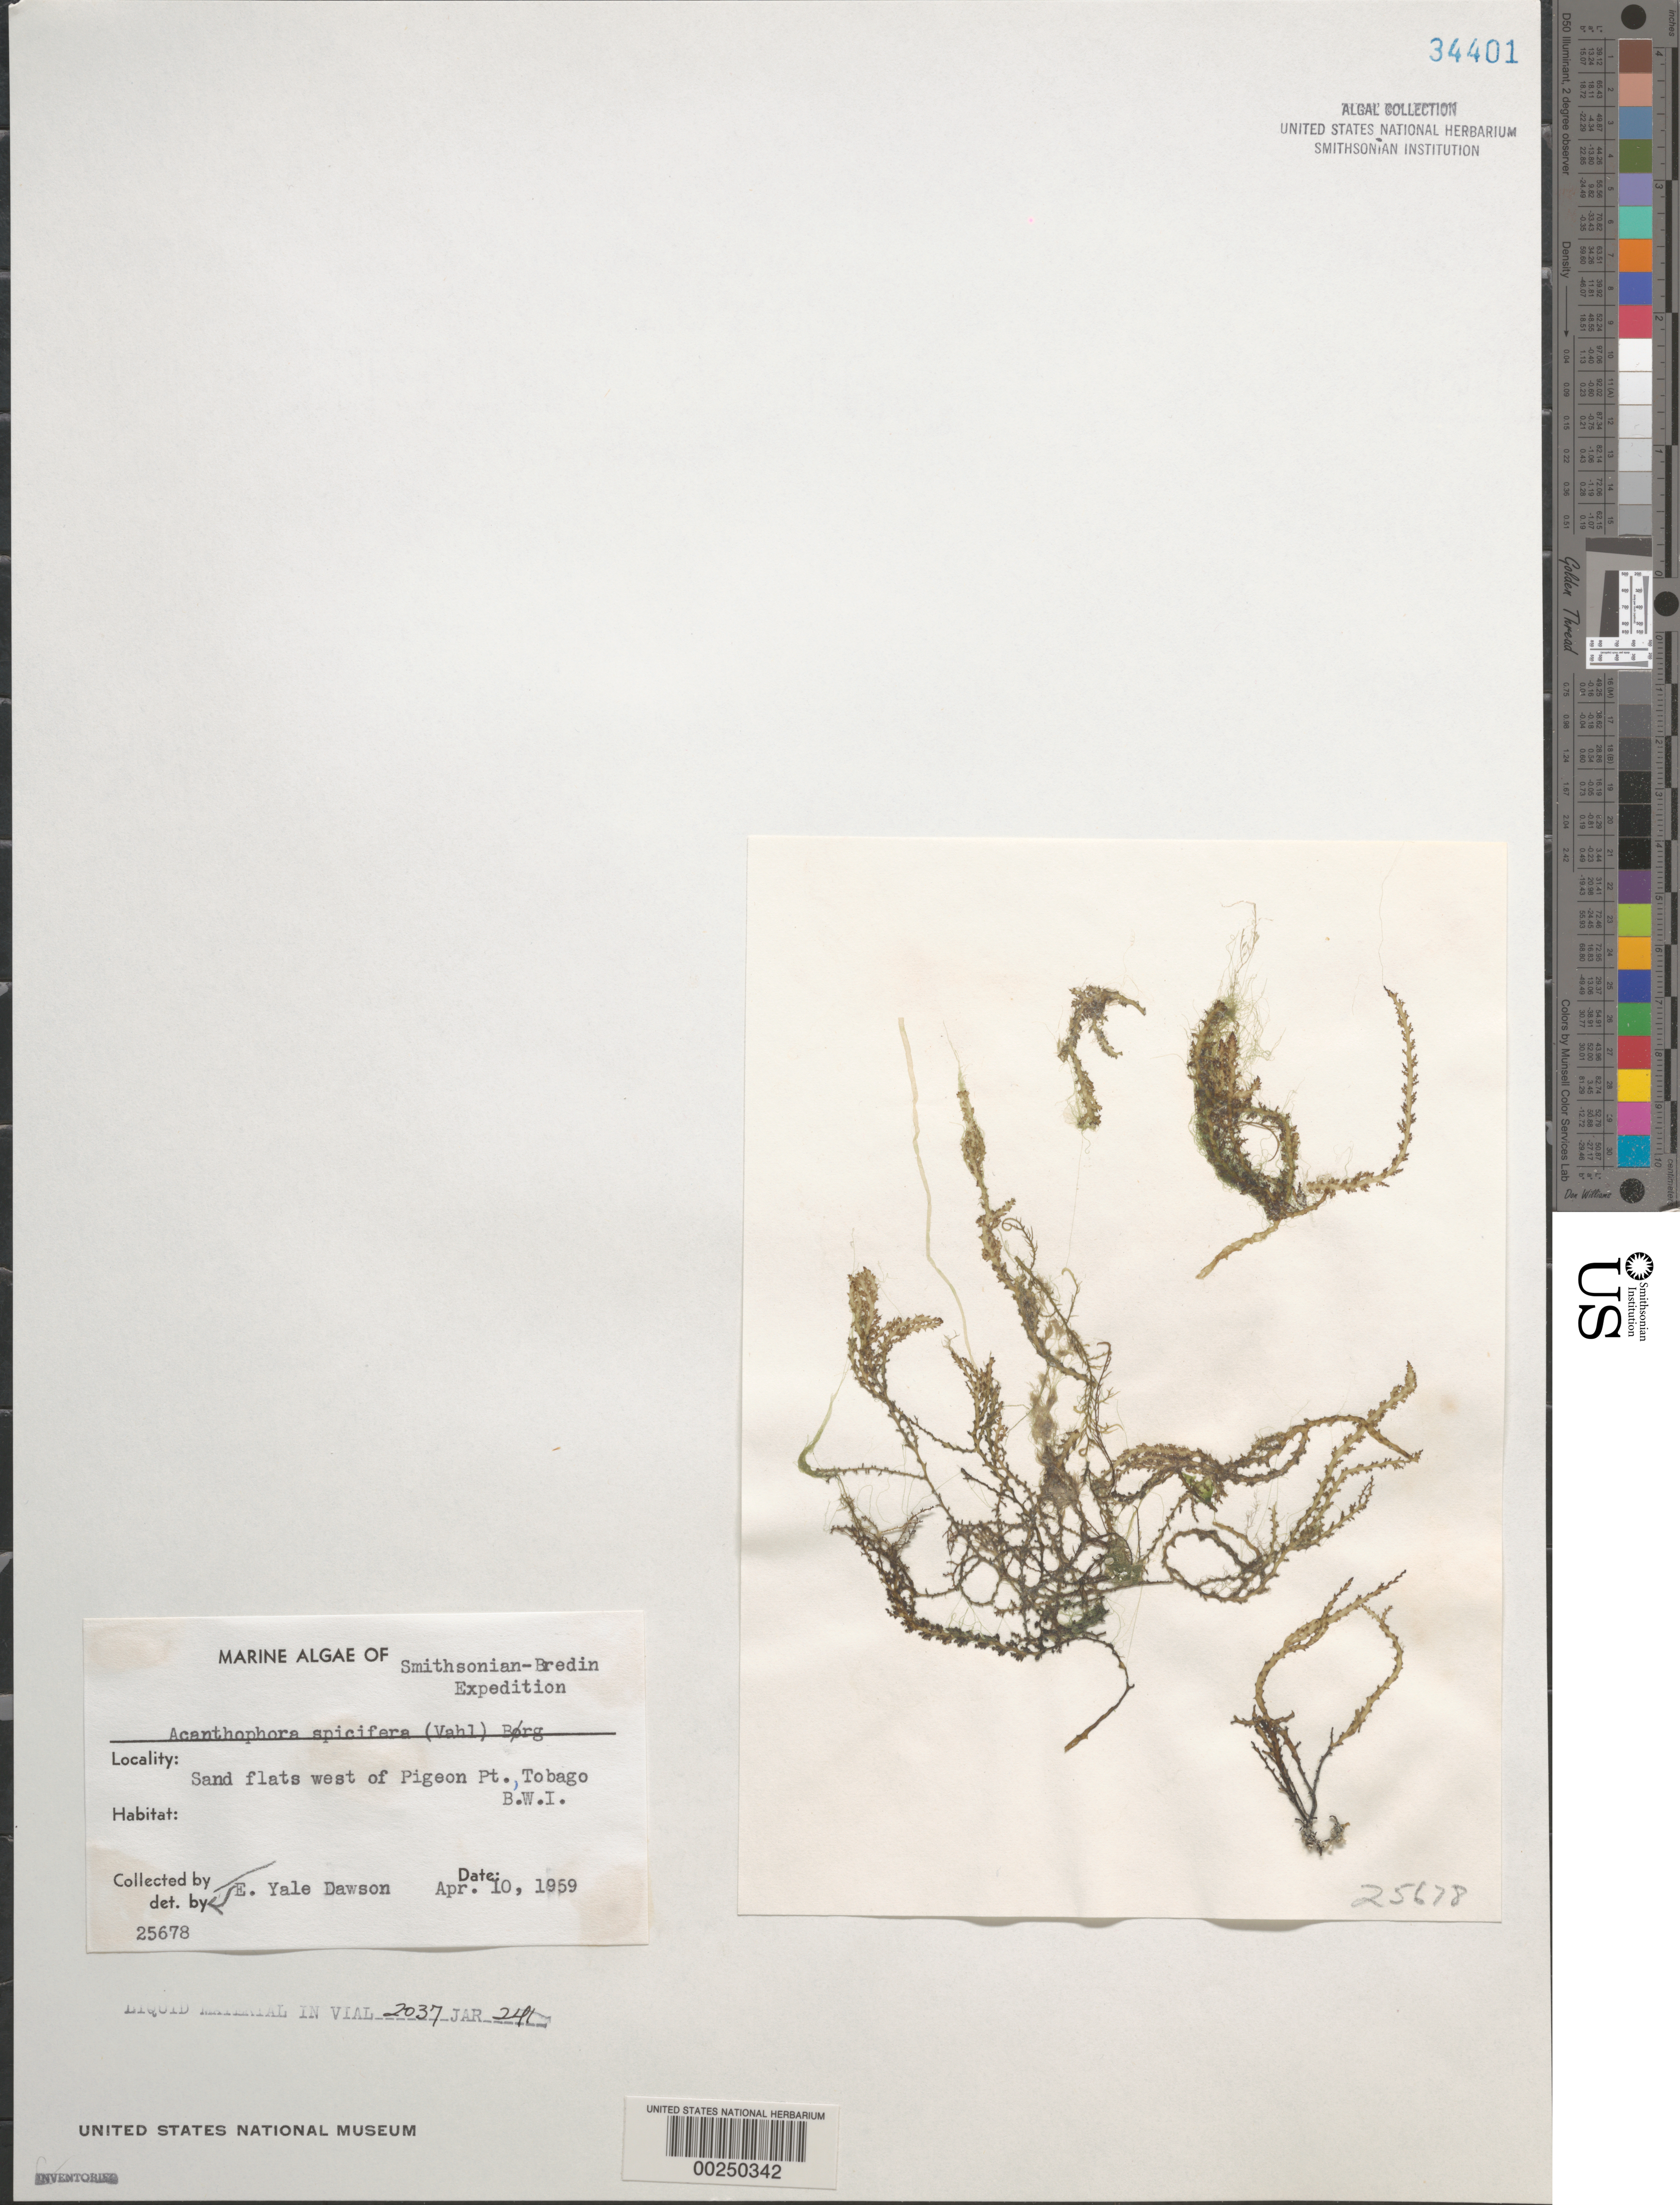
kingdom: Plantae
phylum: Rhodophyta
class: Florideophyceae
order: Ceramiales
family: Rhodomelaceae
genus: Acanthophora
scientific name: Acanthophora spicifera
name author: (Vahl) Børgesen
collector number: EYD 25678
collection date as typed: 10 Apr 1959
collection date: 1959-04-10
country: Trinidad and Tobago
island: Tobago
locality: Sand flats west of Pigeon Point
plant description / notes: Smithsonian-Bredin Expedition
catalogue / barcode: US 34401